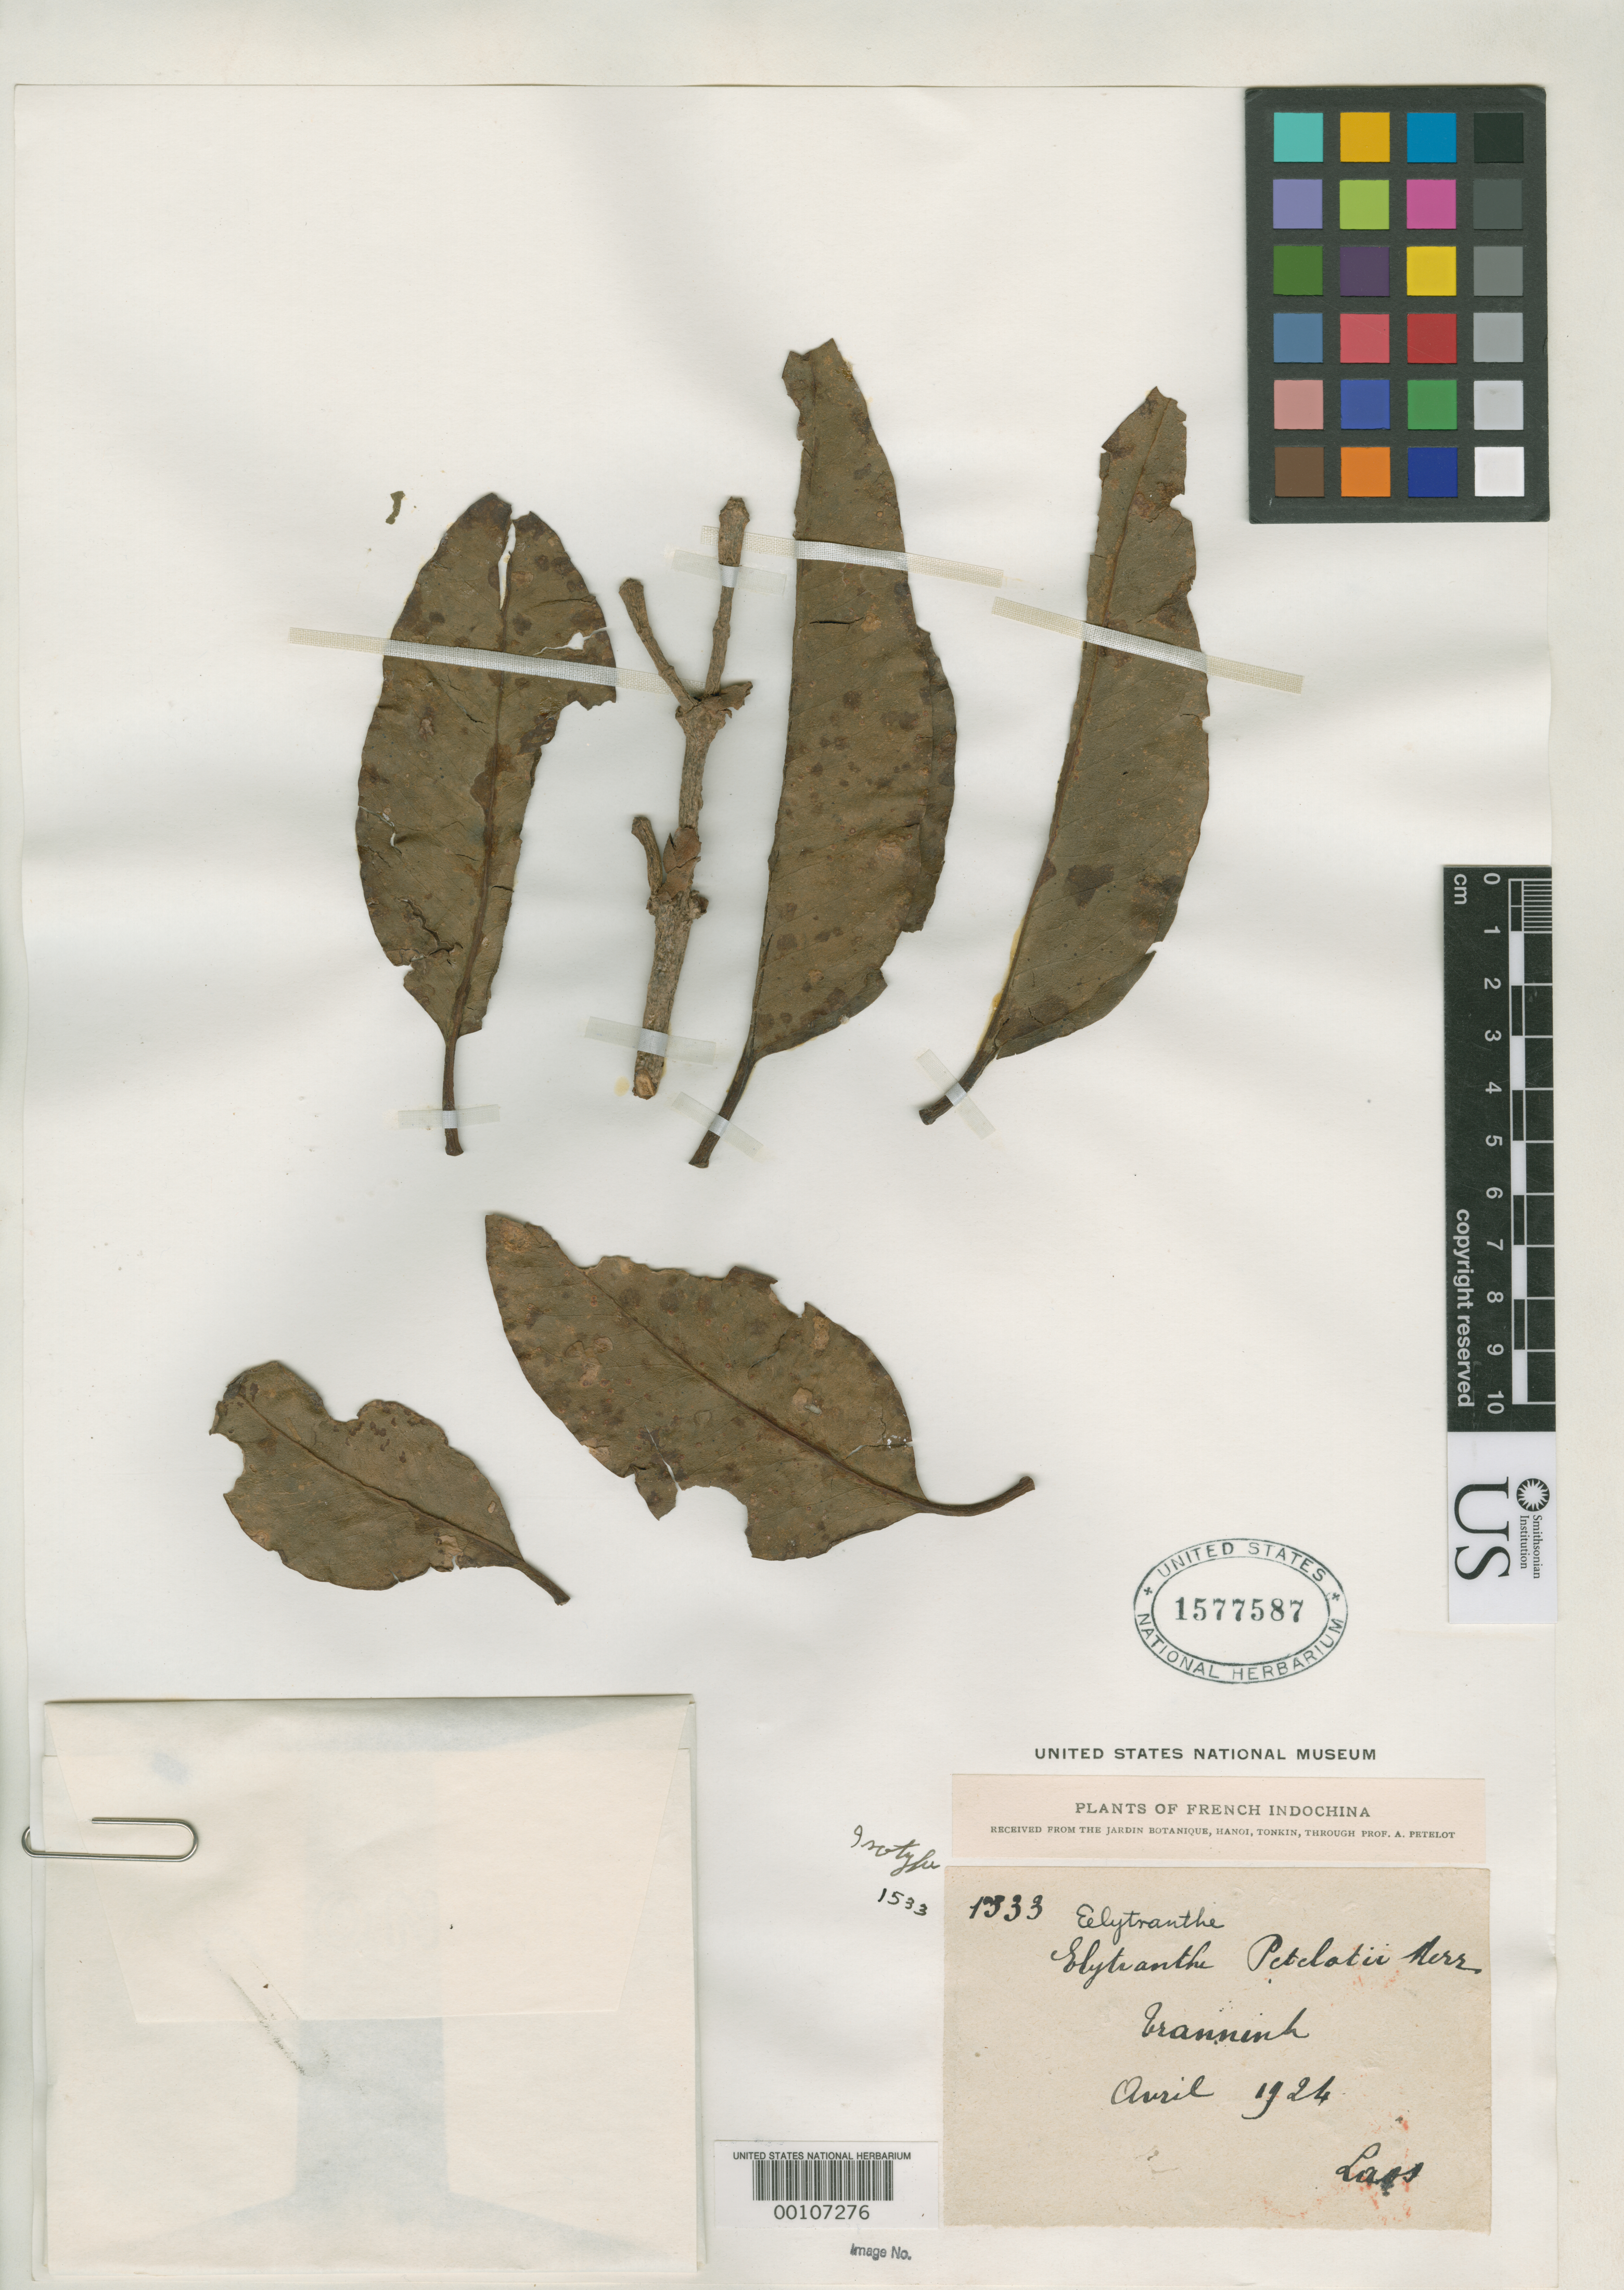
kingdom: Plantae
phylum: Tracheophyta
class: Magnoliopsida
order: Santalales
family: Loranthaceae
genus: Elytranthe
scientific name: Elytranthe petelotii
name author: Merr.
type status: Isotype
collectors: P. A. Pételot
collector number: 1533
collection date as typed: Apr 1924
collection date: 1924-04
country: Laos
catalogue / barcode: US 1577587